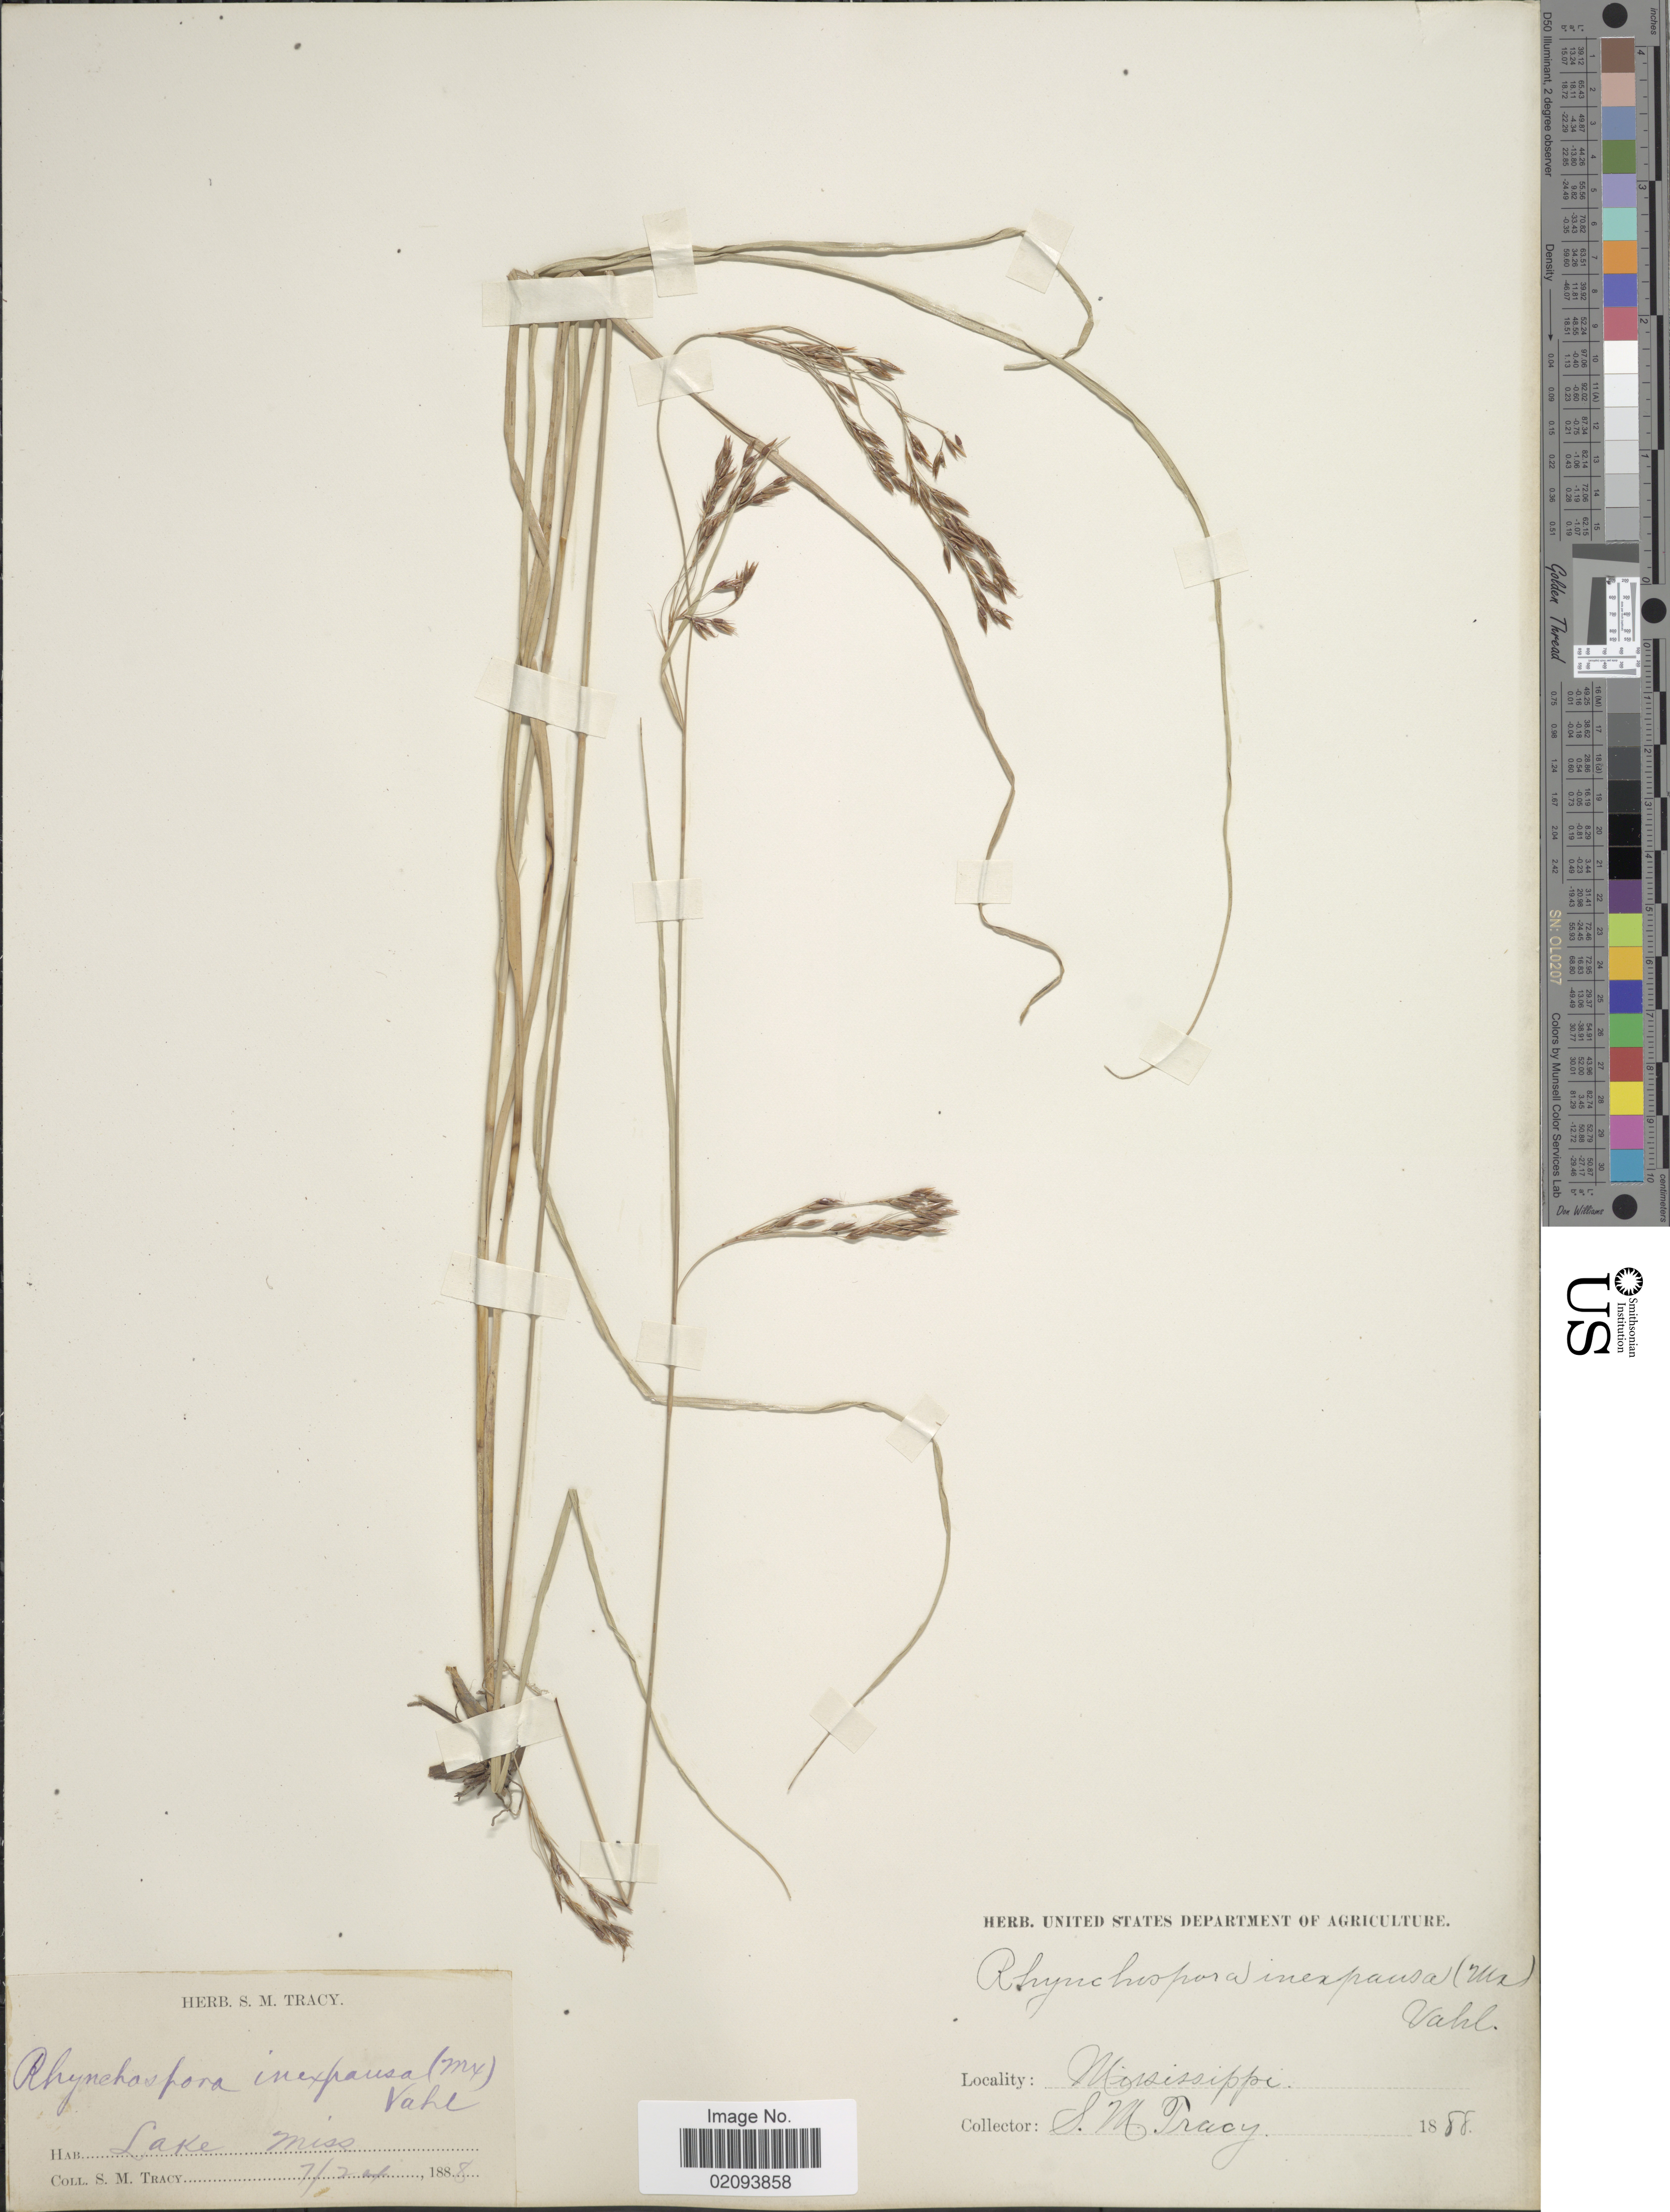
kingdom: Plantae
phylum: Tracheophyta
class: Liliopsida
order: Poales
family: Cyperaceae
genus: Rhynchospora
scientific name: Rhynchospora inexpansa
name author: (Michx.) Vahl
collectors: S. M. Tracy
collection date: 1888-07-24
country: United States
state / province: Mississippi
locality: Lake Miss.